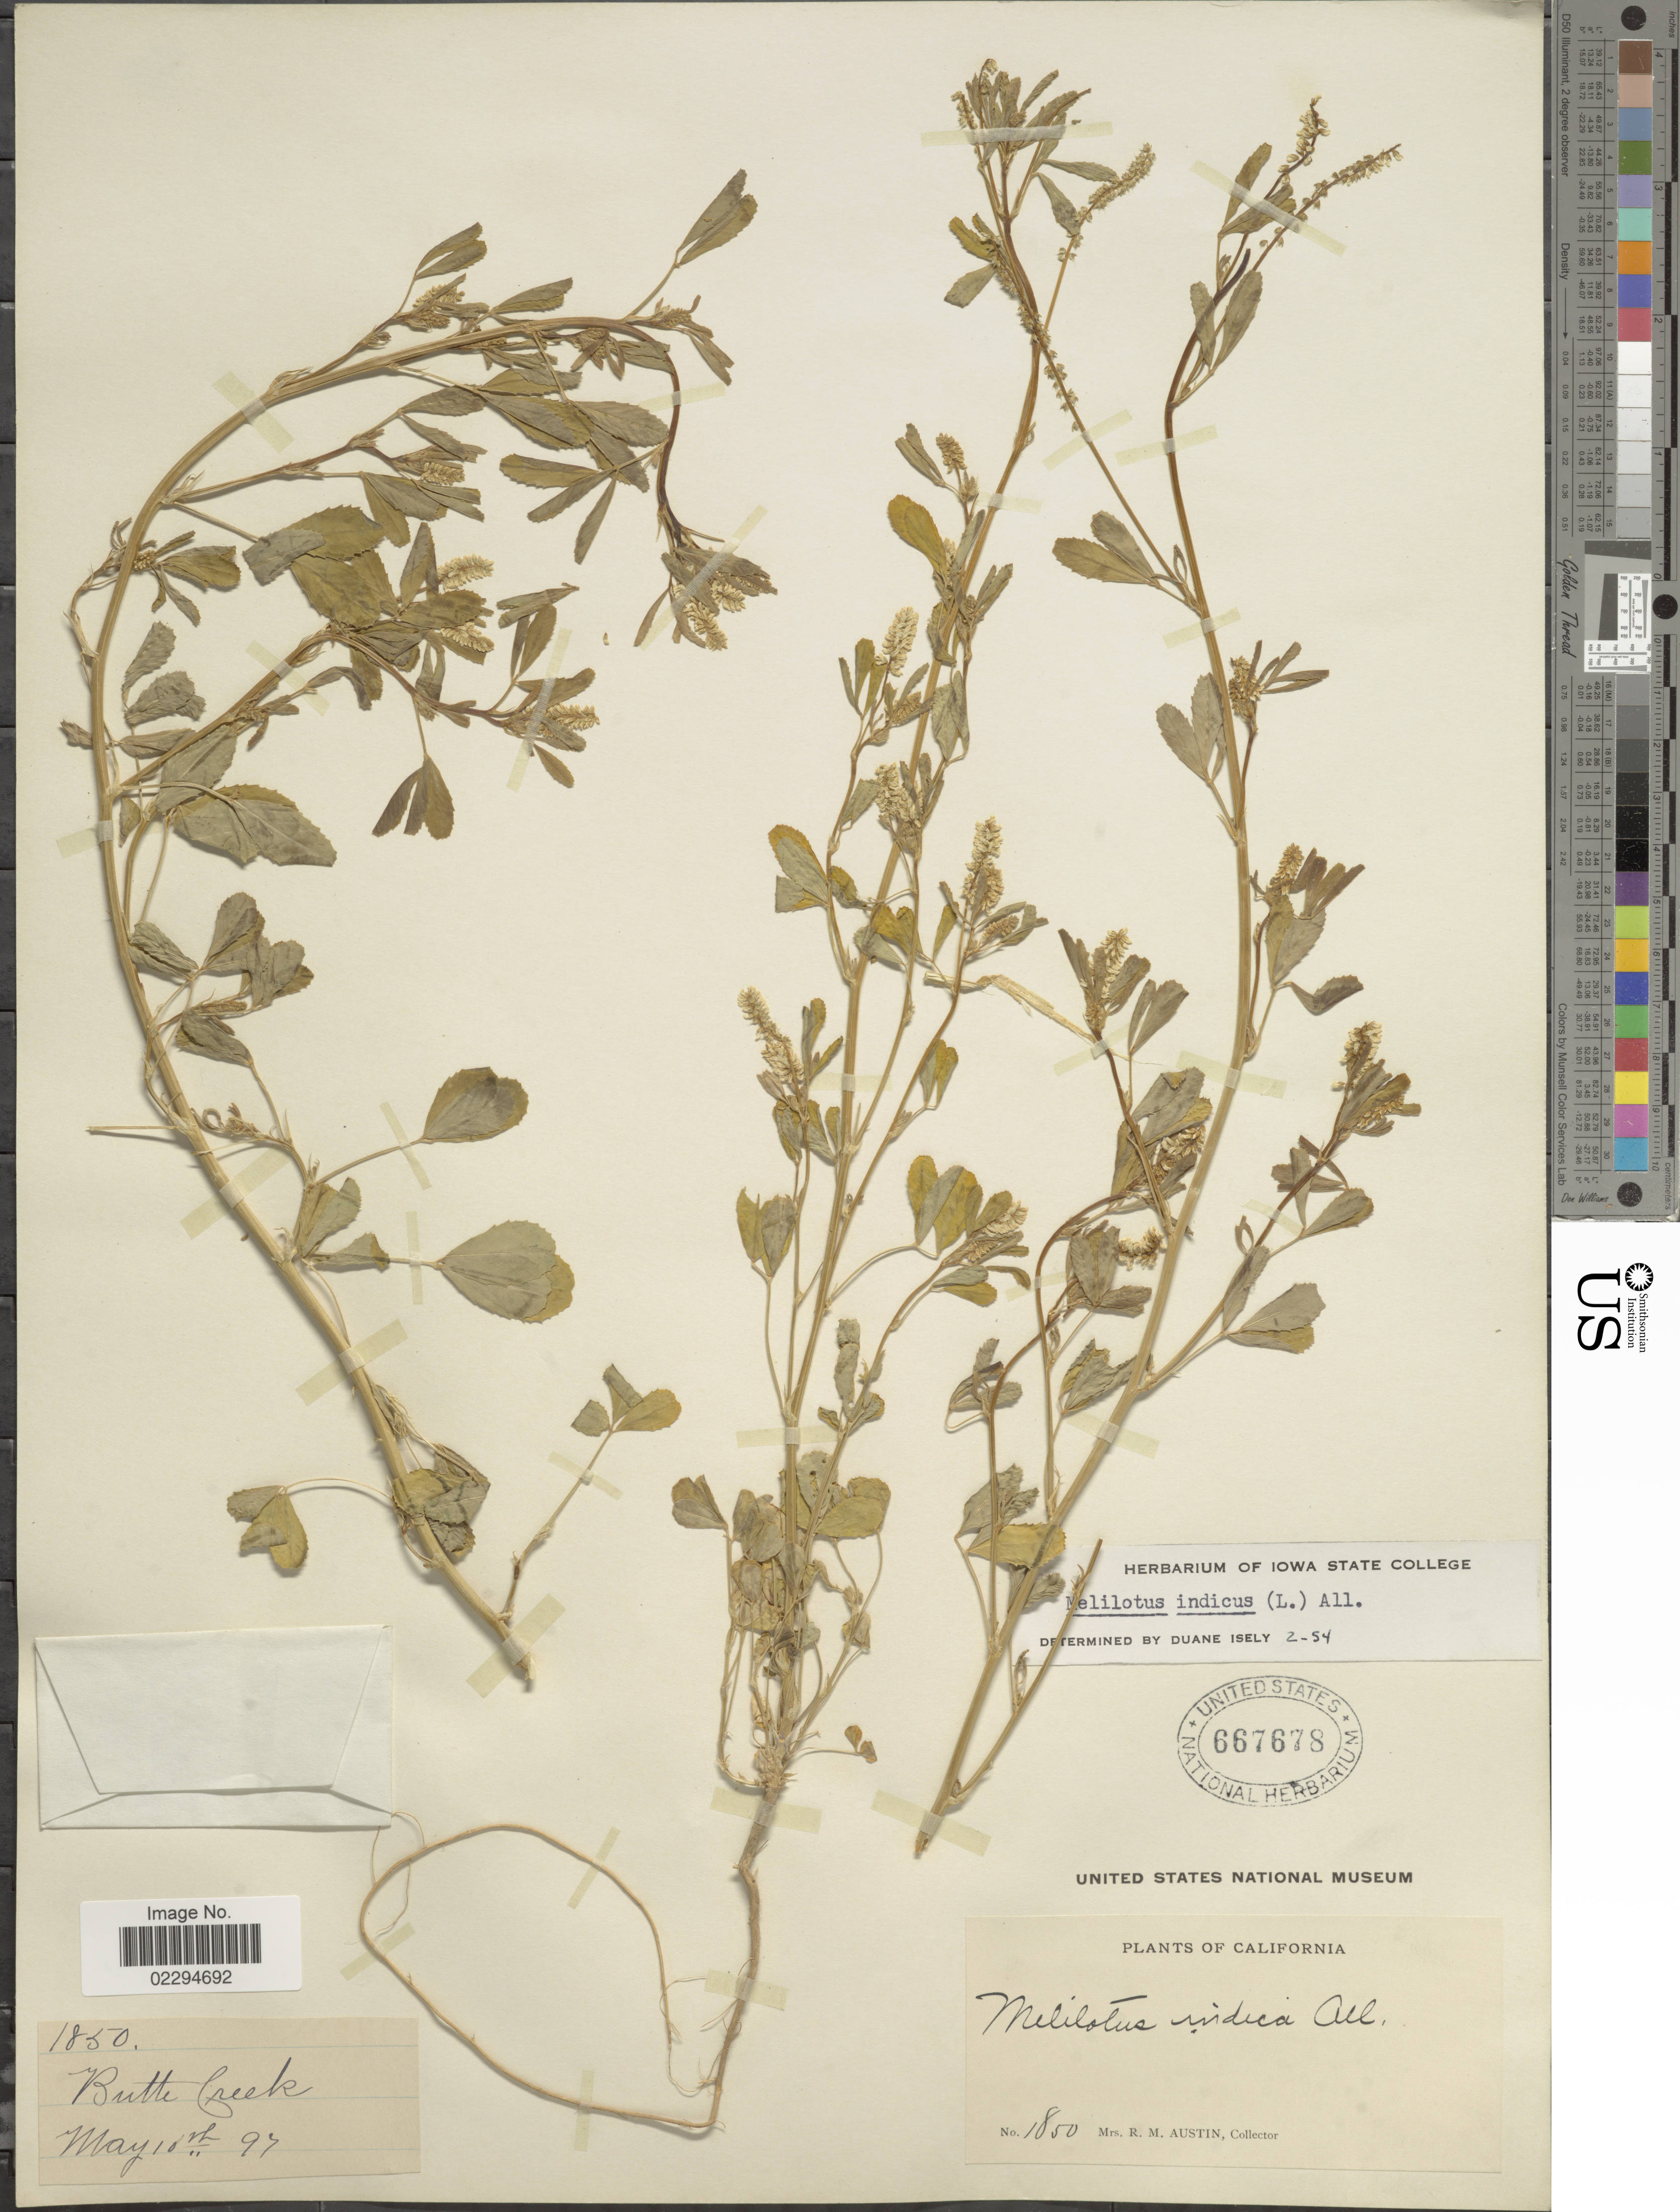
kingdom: Plantae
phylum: Tracheophyta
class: Magnoliopsida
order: Fabales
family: Fabaceae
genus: Melilotus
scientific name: Melilotus indicus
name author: (L.) All.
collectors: R. Austin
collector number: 1850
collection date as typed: Transcribed d/m/y: 10/5/97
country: United States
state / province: California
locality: Butte Creek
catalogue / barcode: US 667678